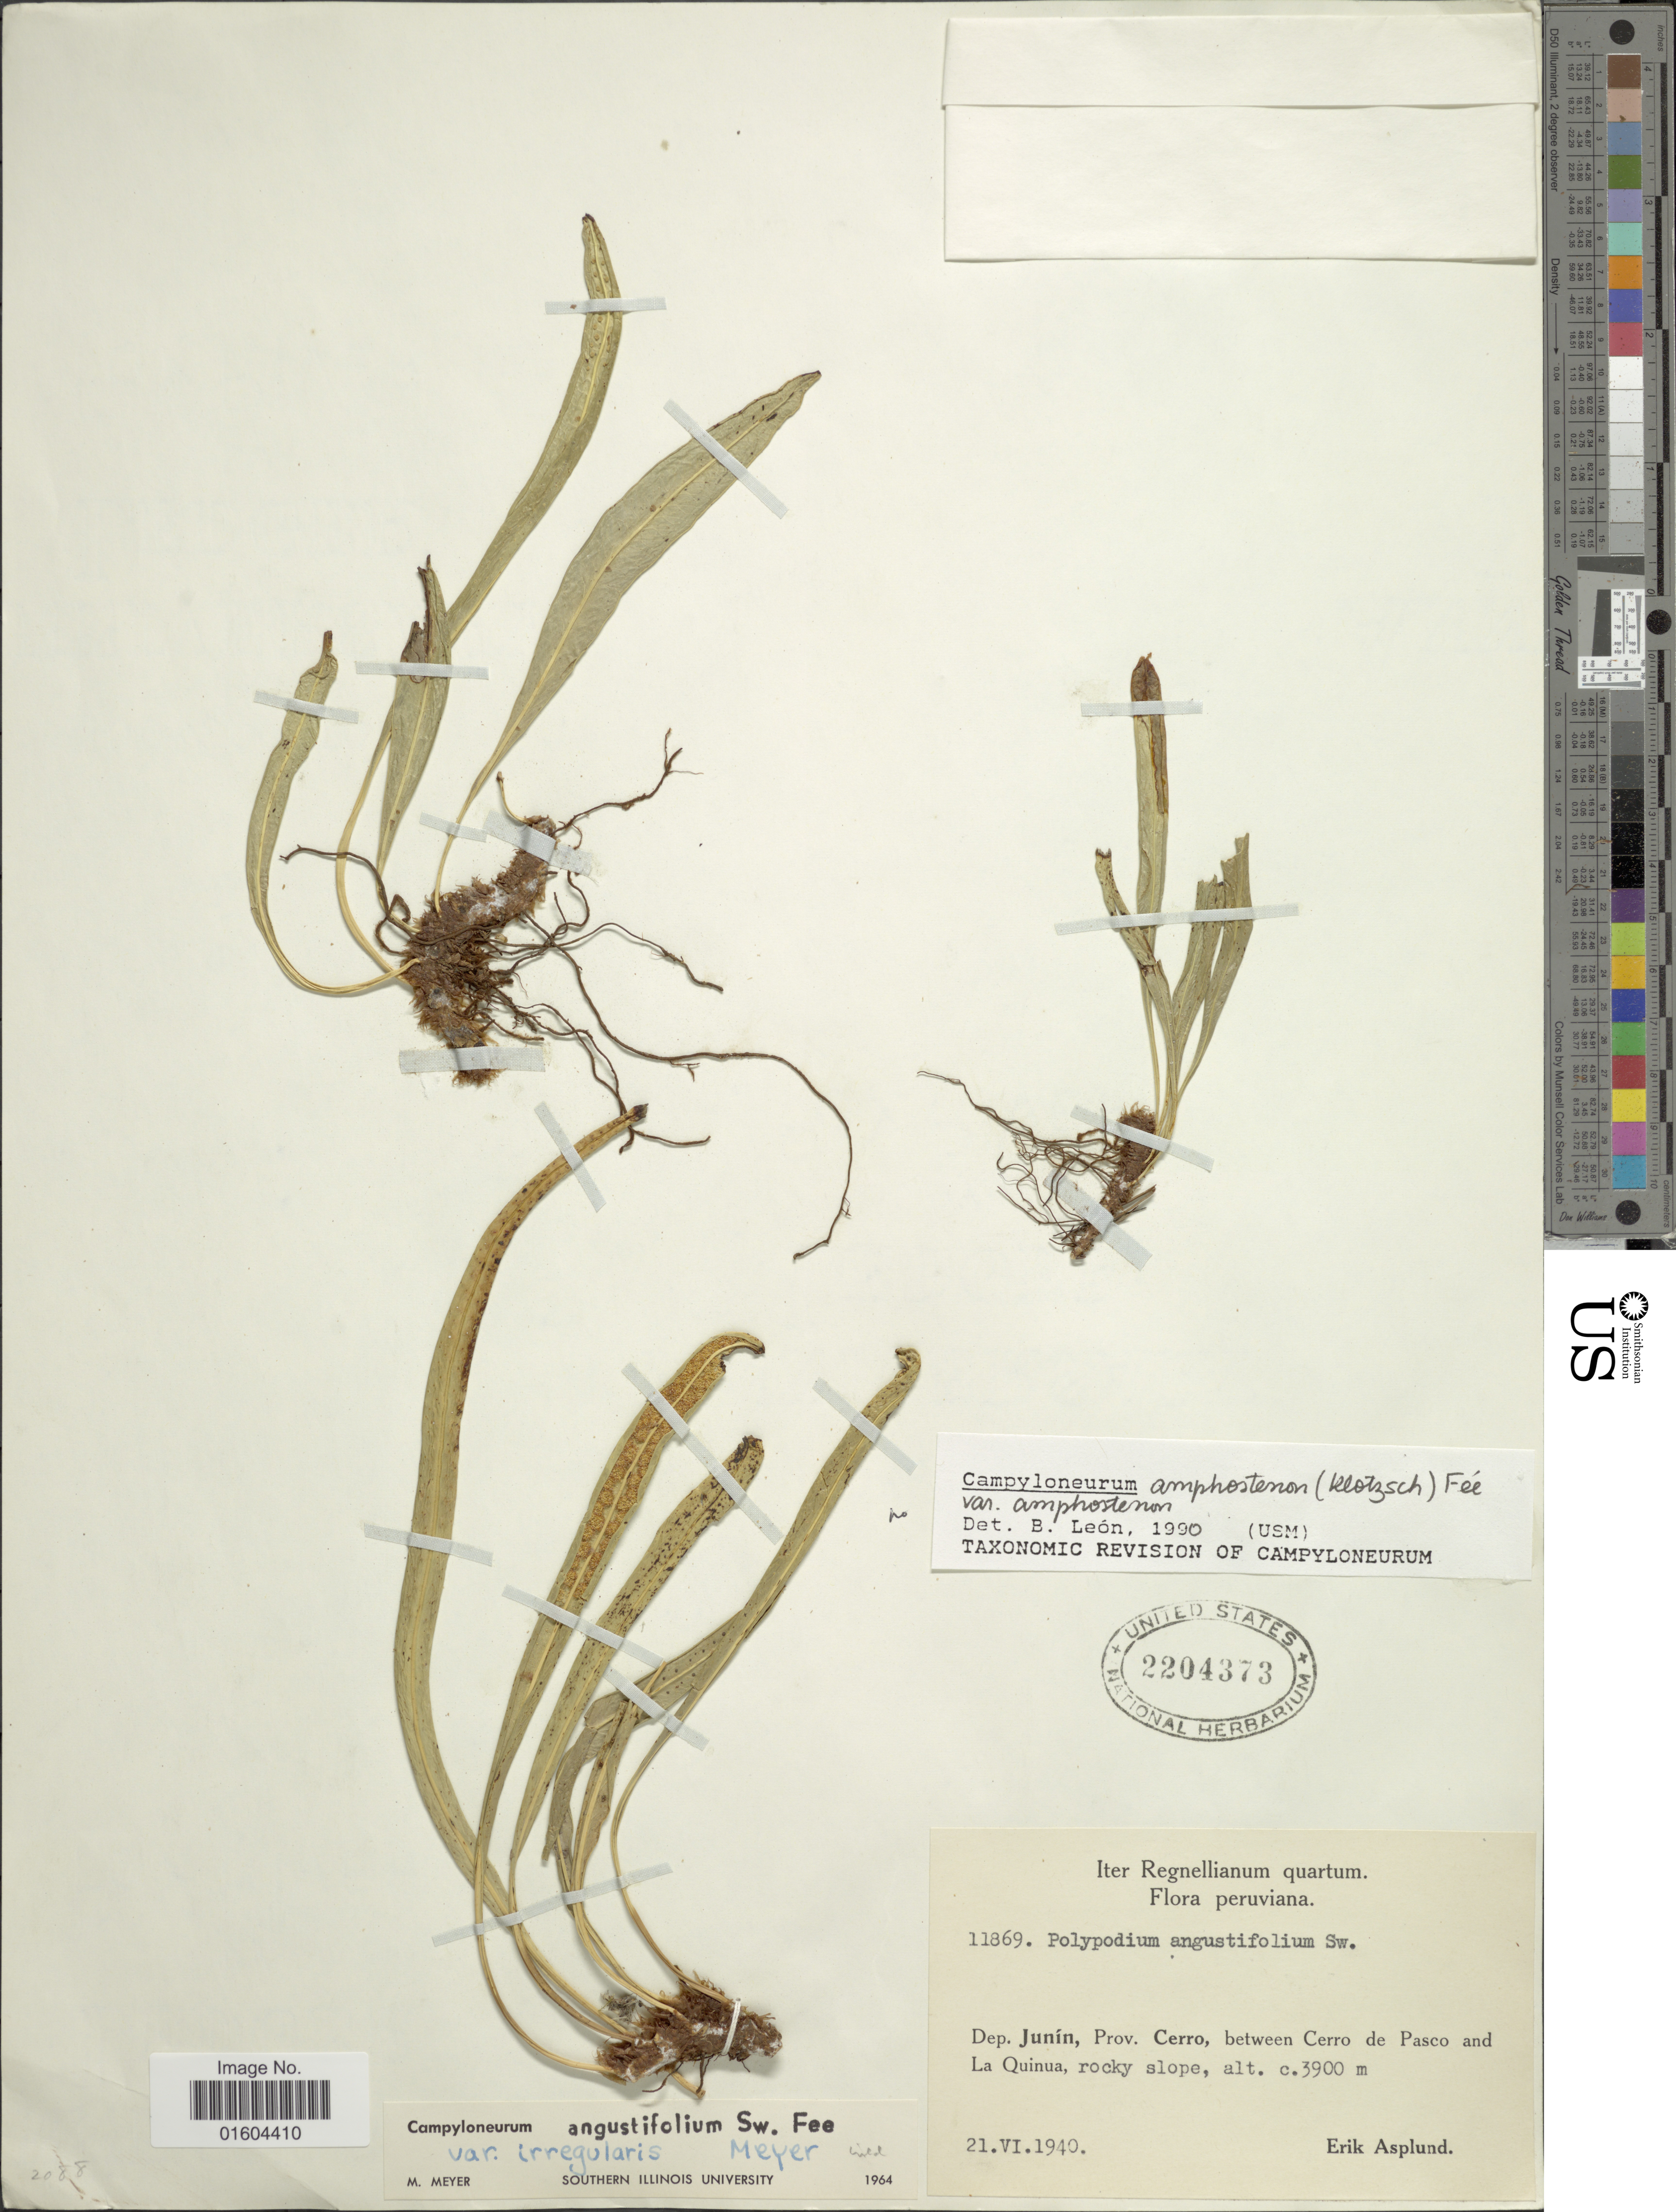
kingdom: Plantae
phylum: Tracheophyta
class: Polypodiopsida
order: Polypodiales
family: Polypodiaceae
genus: Campyloneurum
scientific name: Campyloneurum irregulare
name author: Lellinger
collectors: E. Asplund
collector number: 11869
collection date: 1940-06-21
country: Peru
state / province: Junín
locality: Peruviana. Dep. Junin, Prov. Cerro, between Cerro de Pasco and La Quinua.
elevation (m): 3900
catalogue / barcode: US 2204373